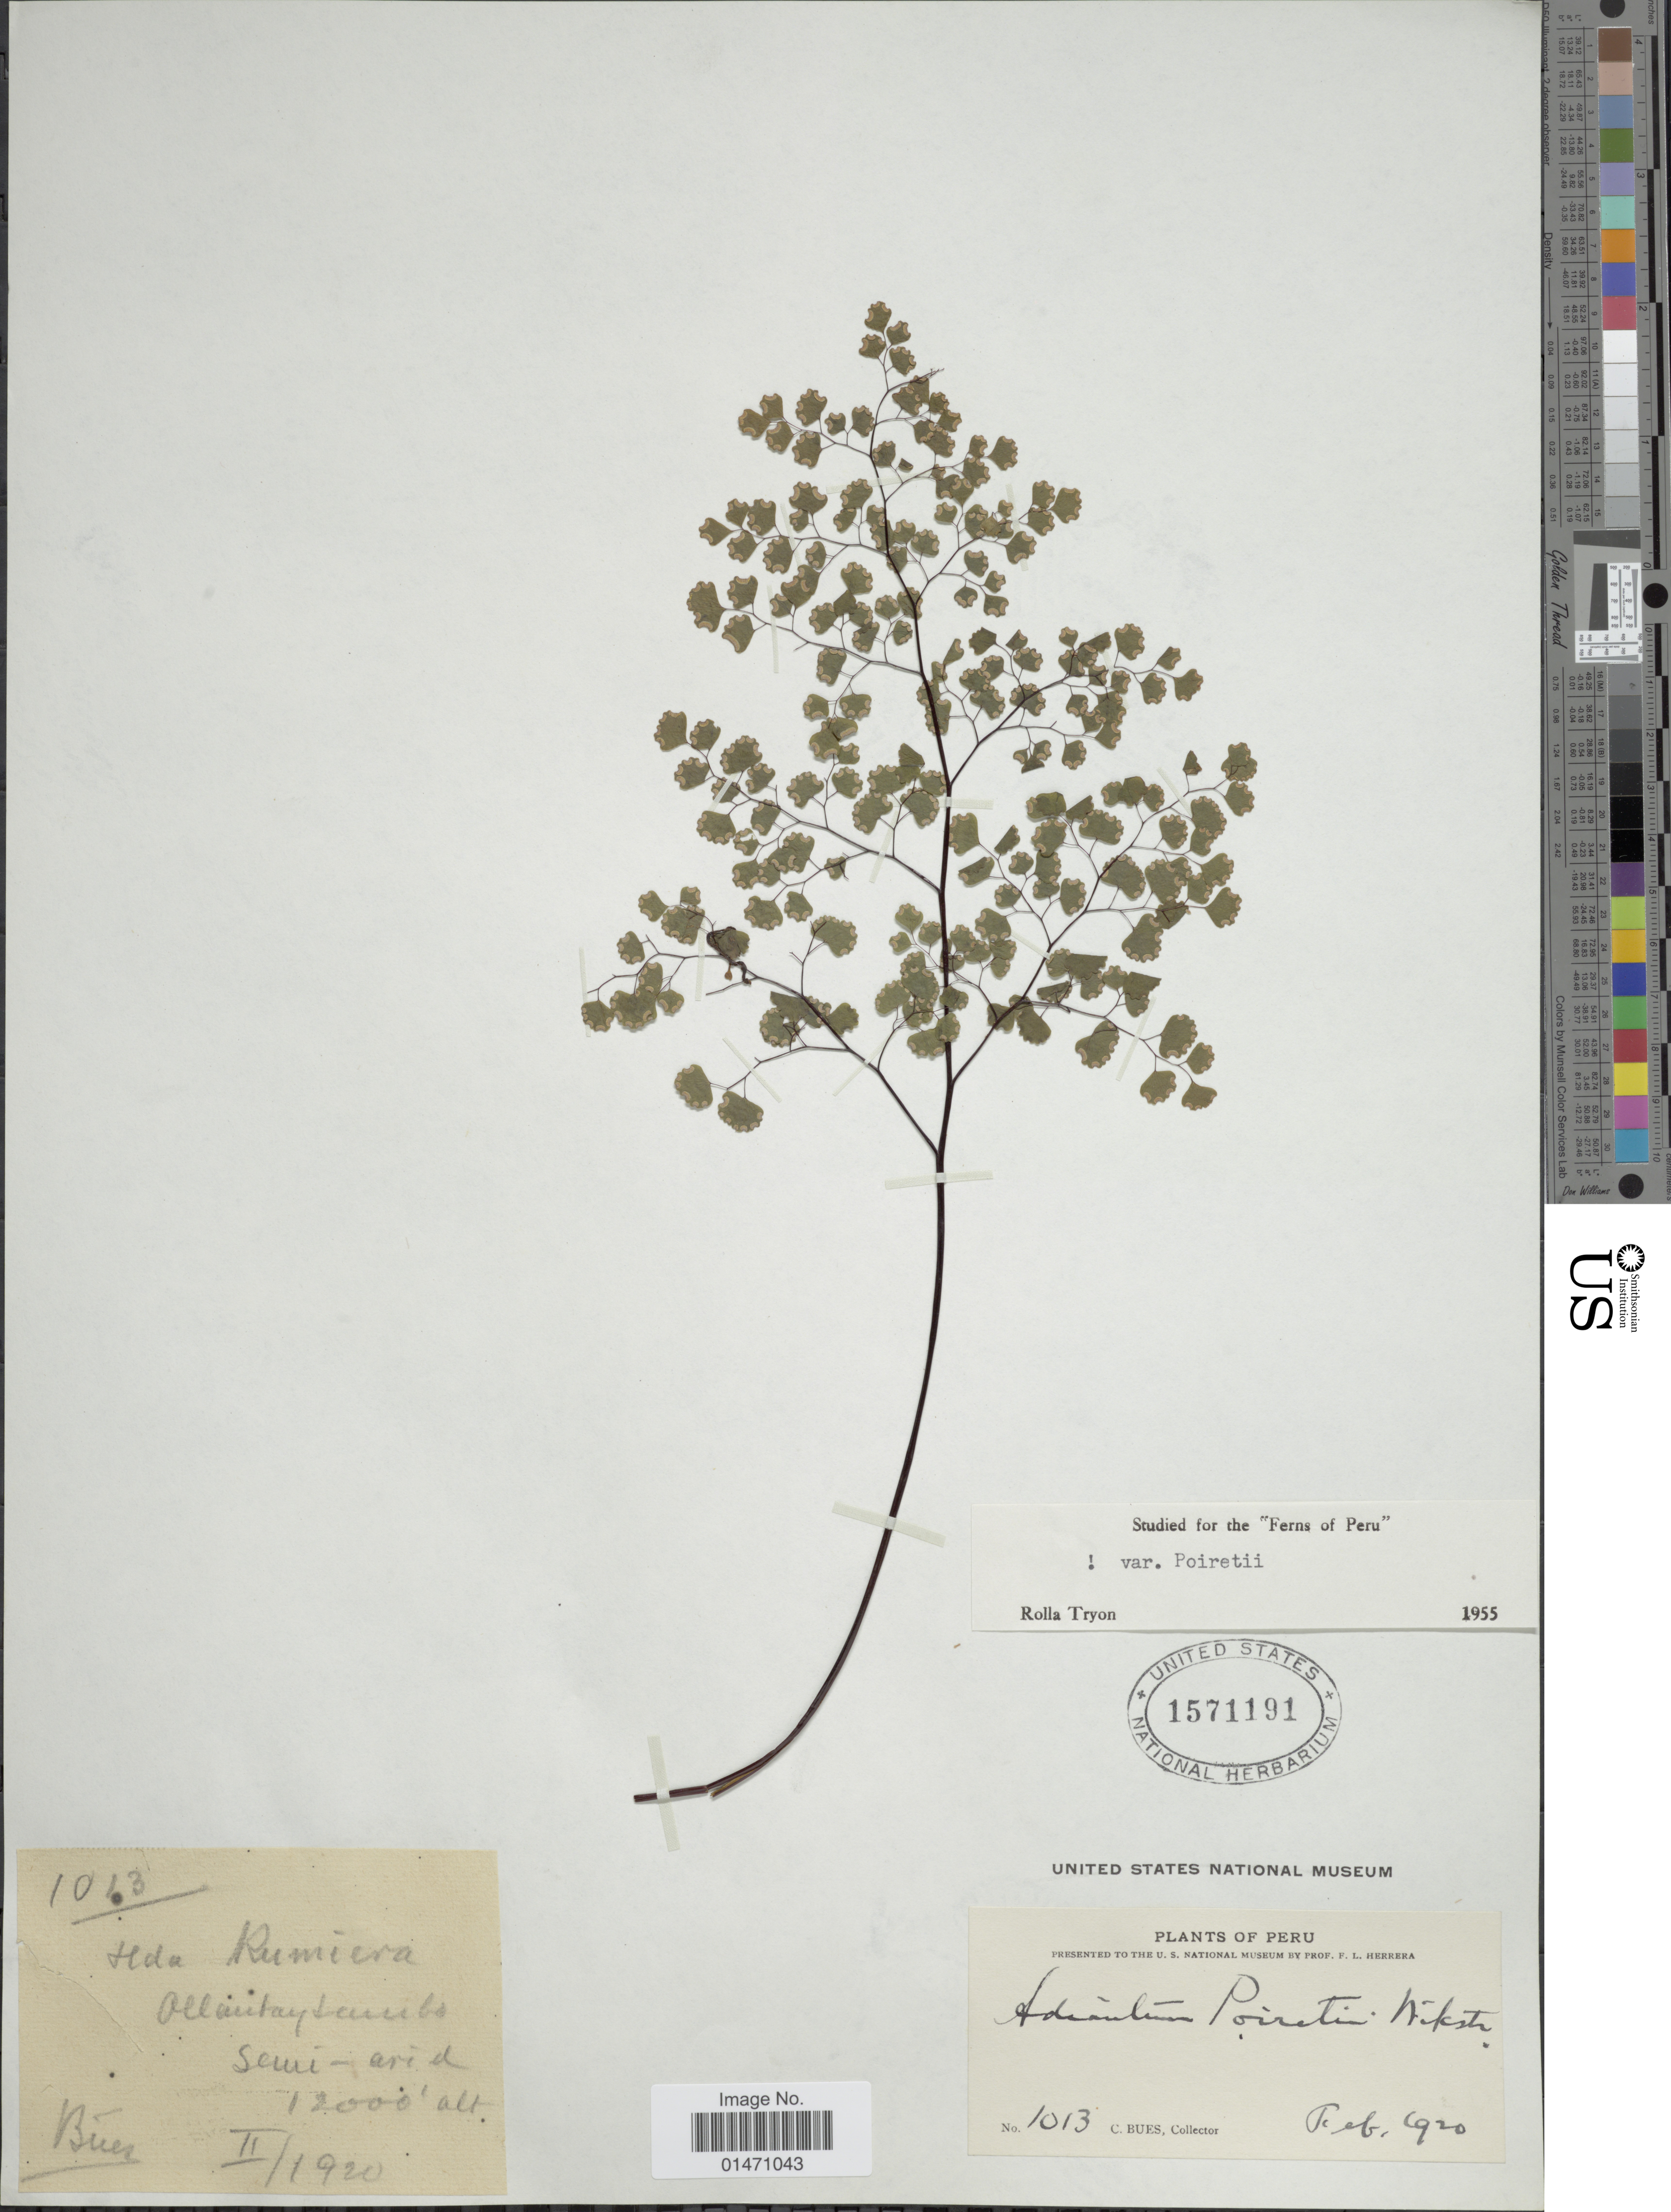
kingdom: Plantae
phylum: Tracheophyta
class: Polypodiopsida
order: Polypodiales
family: Pteridaceae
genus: Adiantum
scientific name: Adiantum poiretii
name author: Wikstr.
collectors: C. Bues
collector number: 1013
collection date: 1920-02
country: Peru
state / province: Cusco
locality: Plants of Peru, Hda. Rumiera, Ollantaytambo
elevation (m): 3658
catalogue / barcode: US 1571191